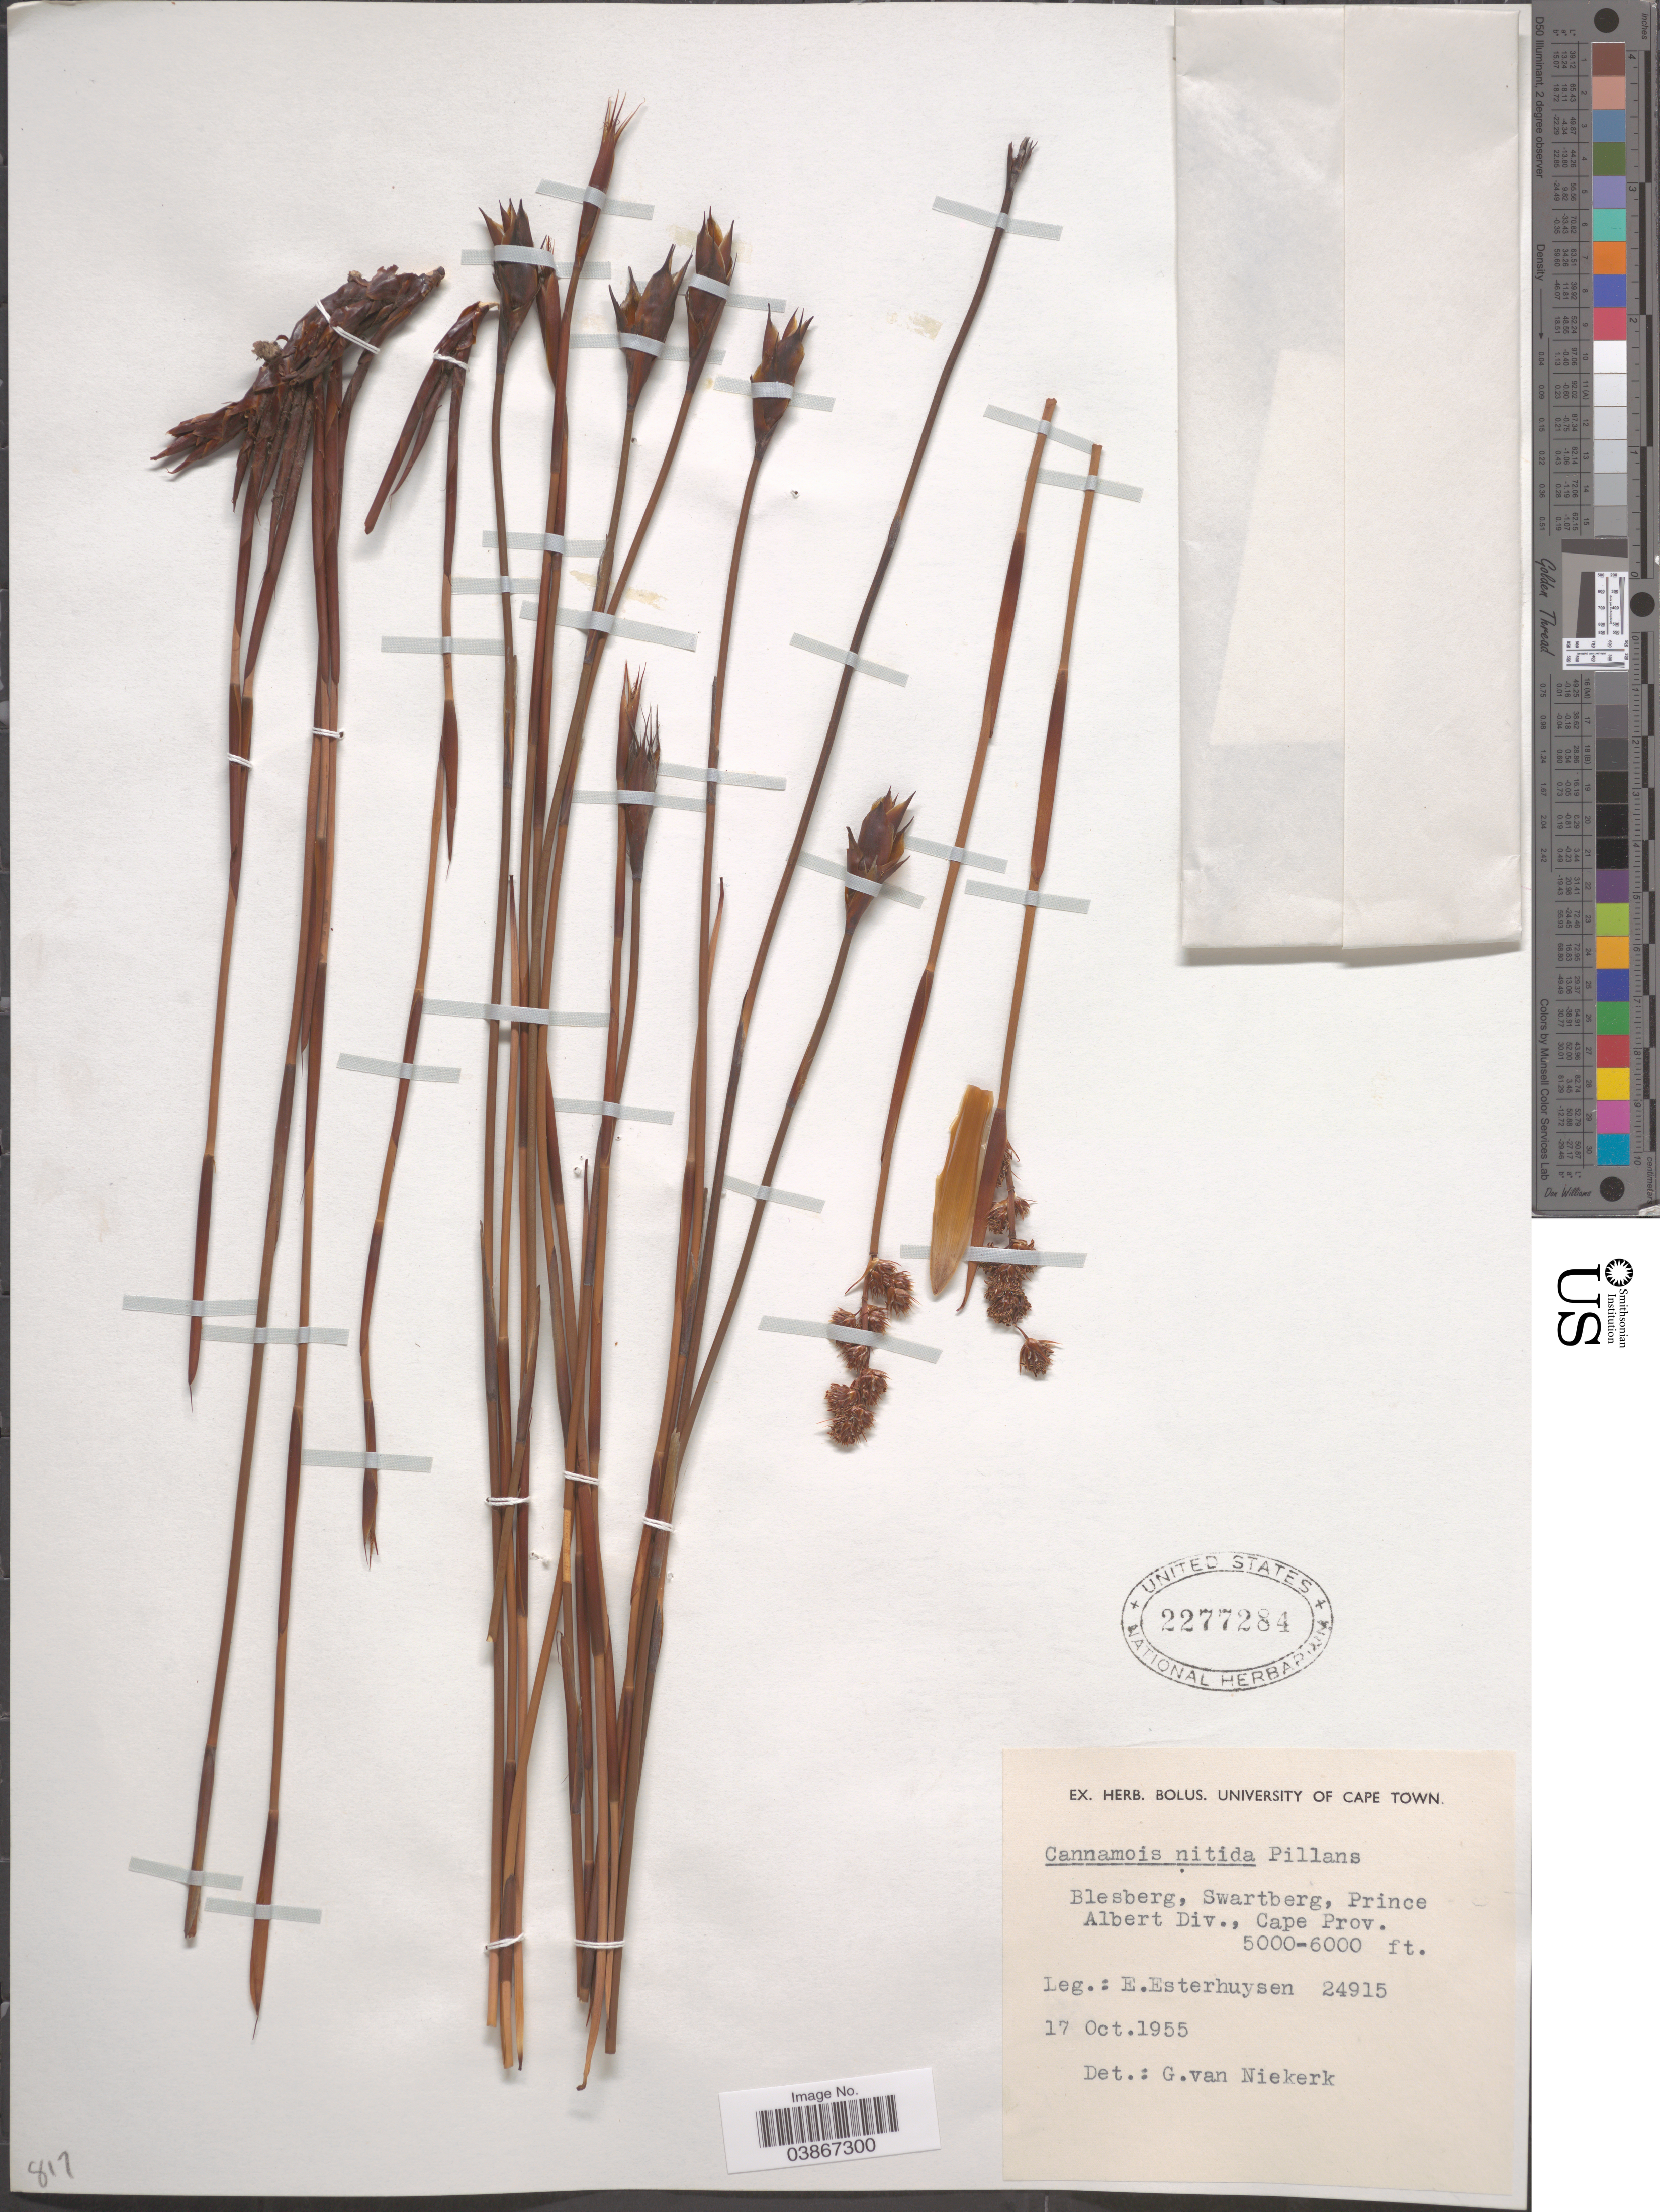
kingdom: Plantae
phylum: Tracheophyta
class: Liliopsida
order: Poales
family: Restionaceae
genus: Cannomois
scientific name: Cannomois nitida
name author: (Nees ex Mast.) Pillans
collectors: E. E. Esterhuysen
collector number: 24915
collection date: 1955-10-17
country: South Africa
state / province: Western Cape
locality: Blesberg, Swartberg, Prince Albert Div., Cape Prov.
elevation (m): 1524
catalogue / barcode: US 2277284